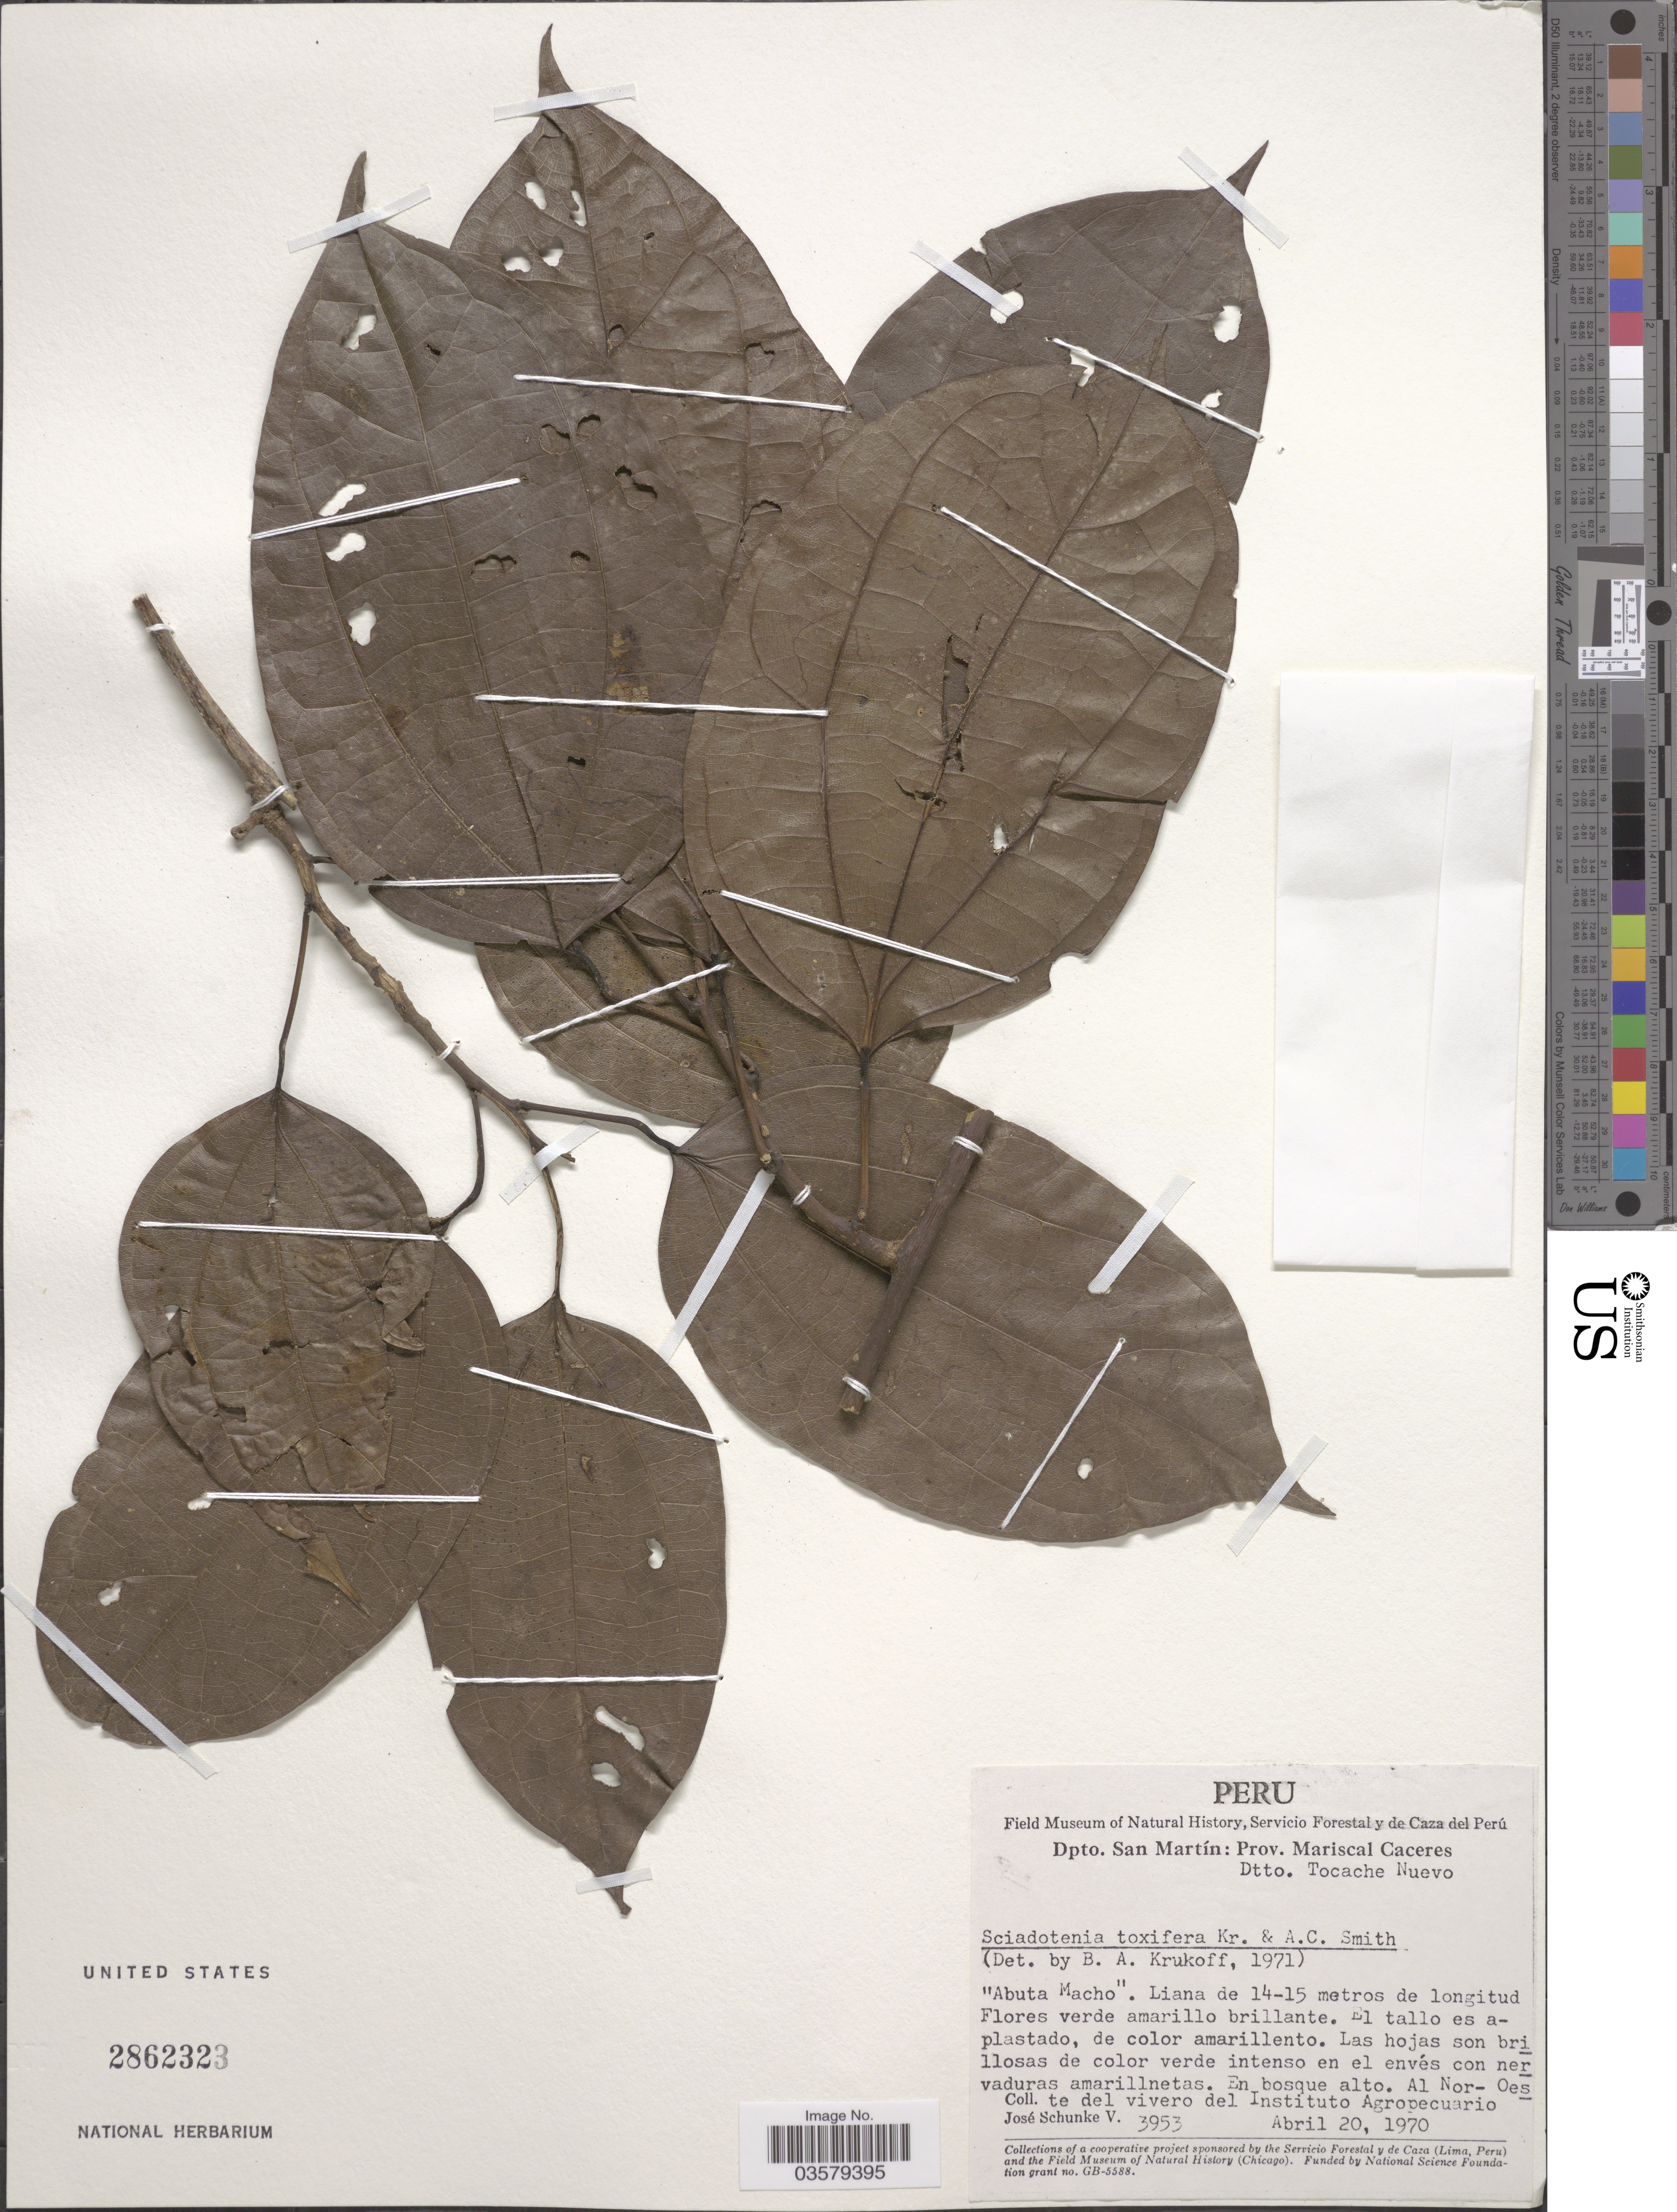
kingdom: Plantae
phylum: Tracheophyta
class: Magnoliopsida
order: Ranunculales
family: Menispermaceae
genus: Sciadotenia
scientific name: Sciadotenia toxifera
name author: Krukoff & A.C. Sm.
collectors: J. Schunke Vigo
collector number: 3953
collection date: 1970-04-20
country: Peru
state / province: San Martín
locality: Dpto. San Martín: Prov. Mariscal Caceres. Dtto. Tocache Nuevo. Al Nor-Oeste del vivero del Instituto Agropecuario.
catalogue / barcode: US 2862323